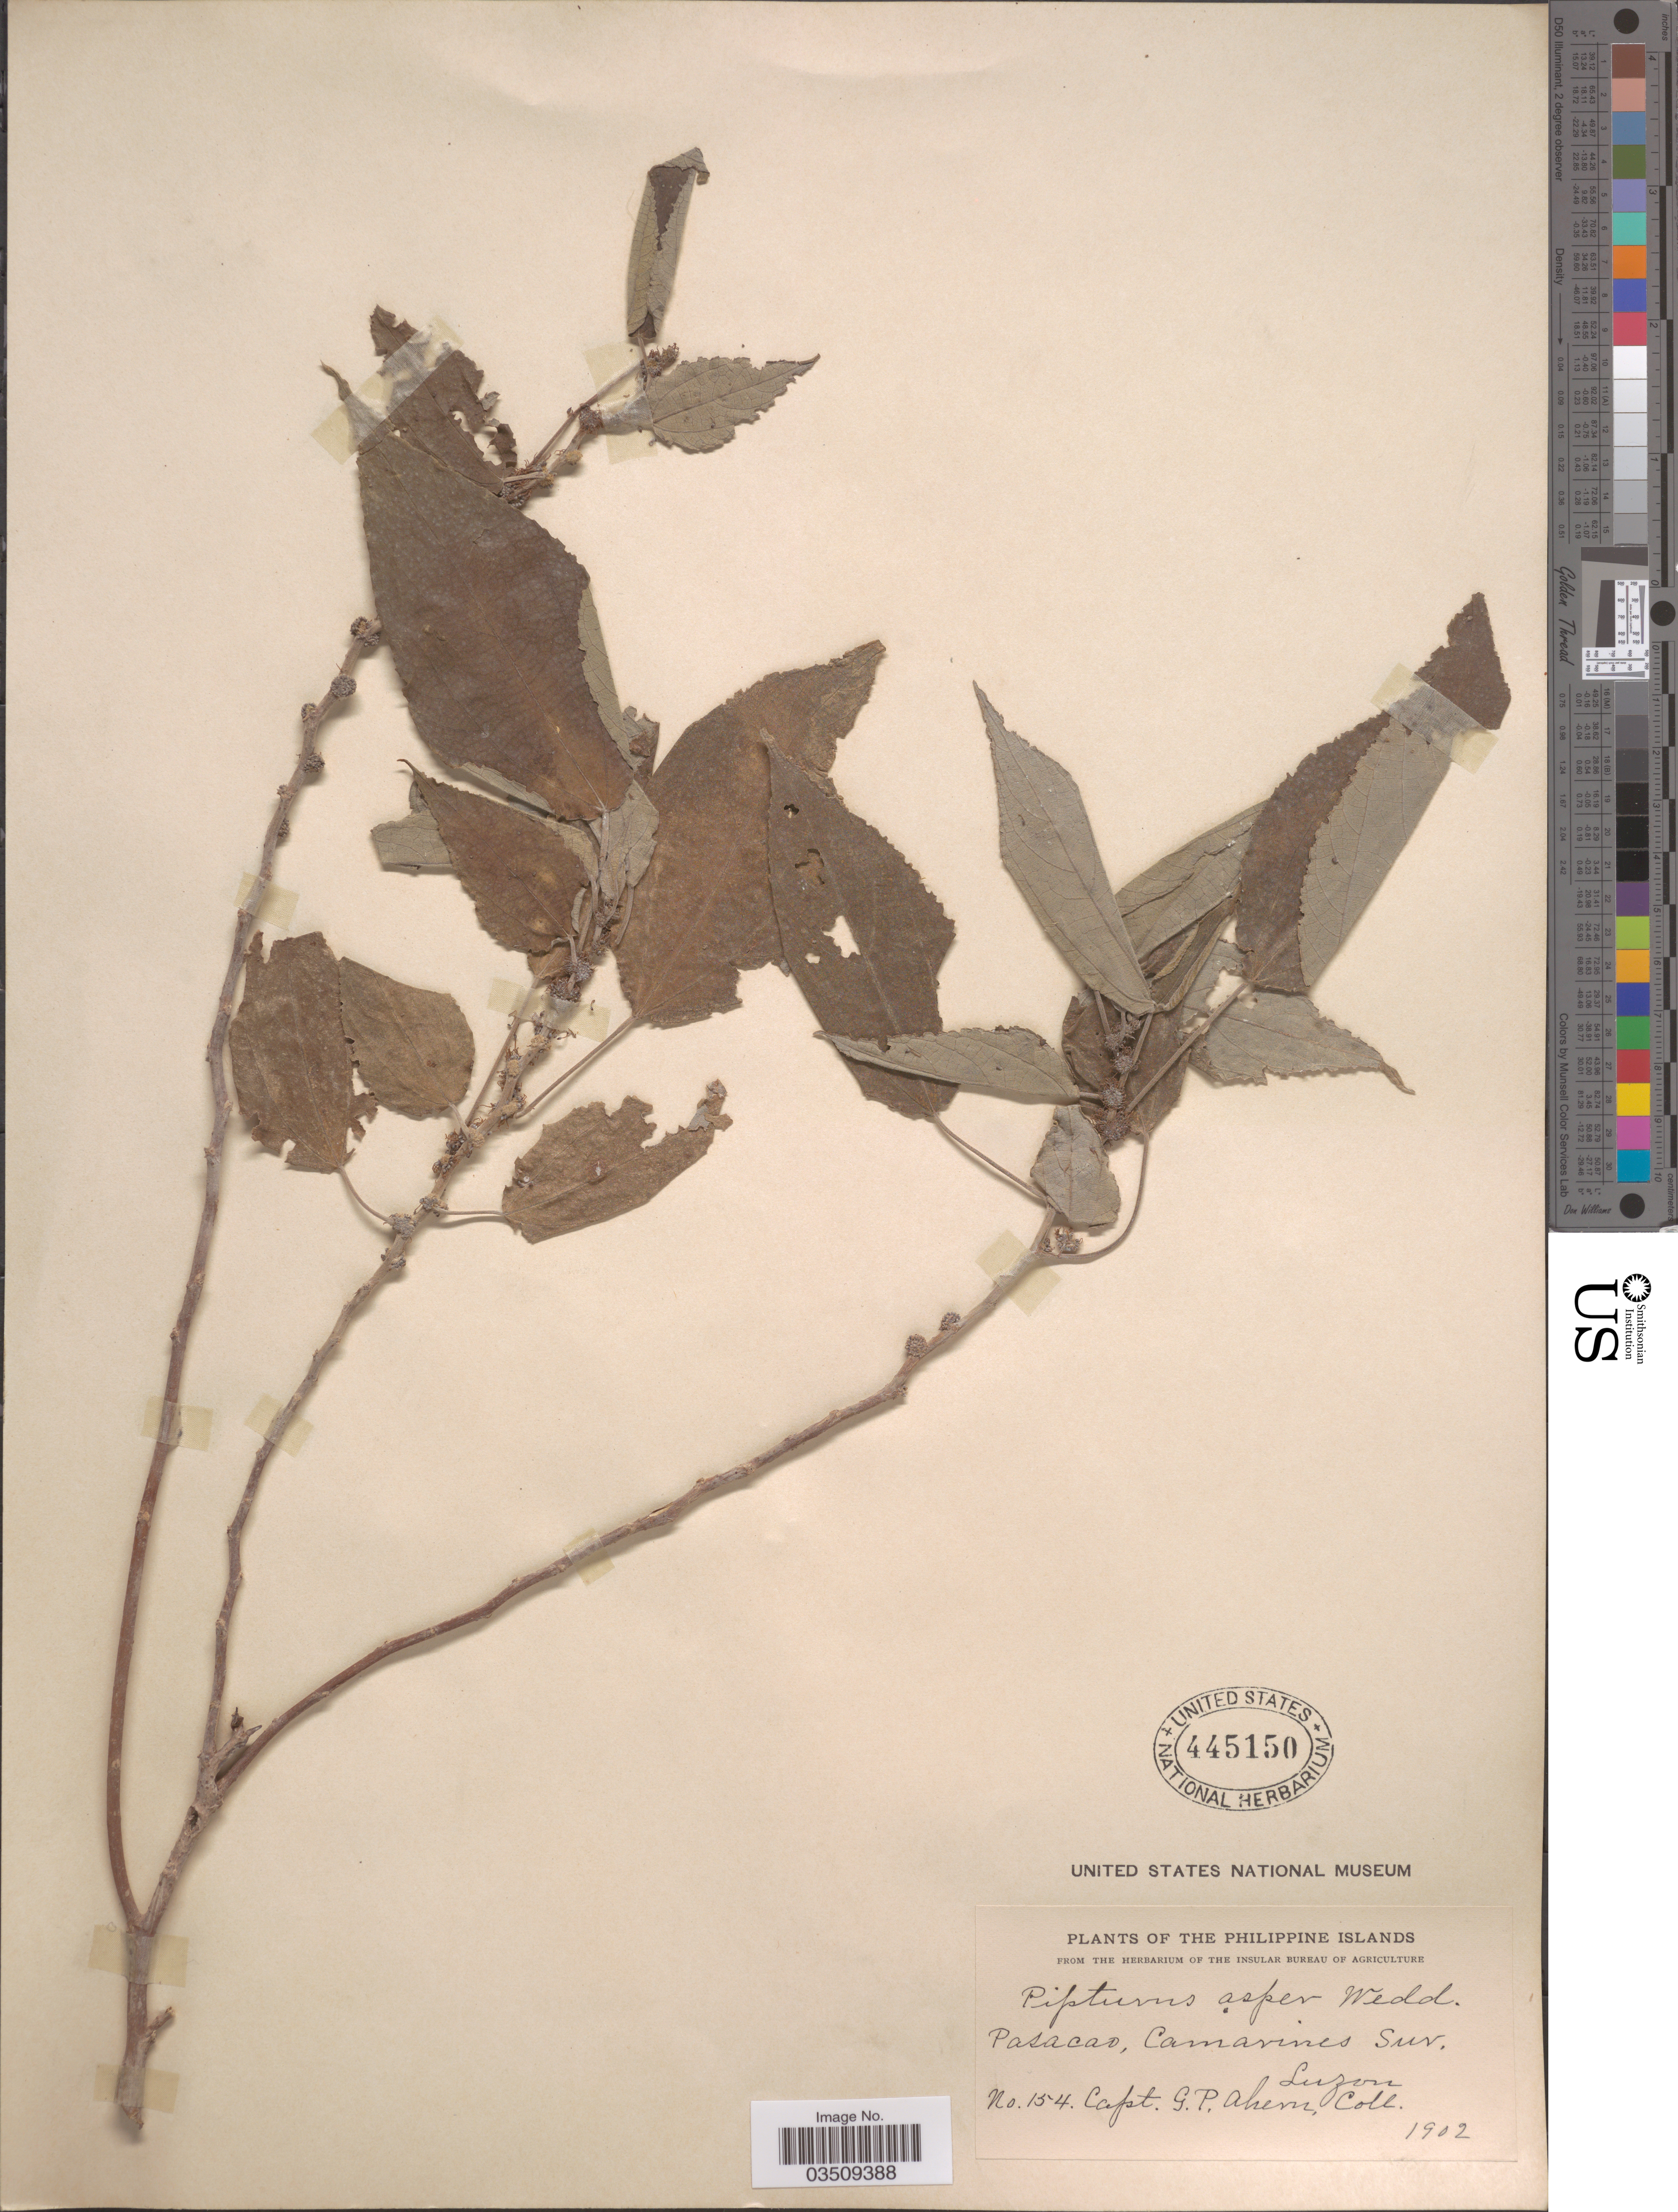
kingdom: Plantae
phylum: Tracheophyta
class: Magnoliopsida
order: Rosales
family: Urticaceae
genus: Pipturus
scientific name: Pipturus arborescens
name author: (Link) C.B. Rob.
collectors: G. Ahern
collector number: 154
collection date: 1902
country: Philippines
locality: Pasacao, Camarines Sur. Luzon.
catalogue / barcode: US 445150